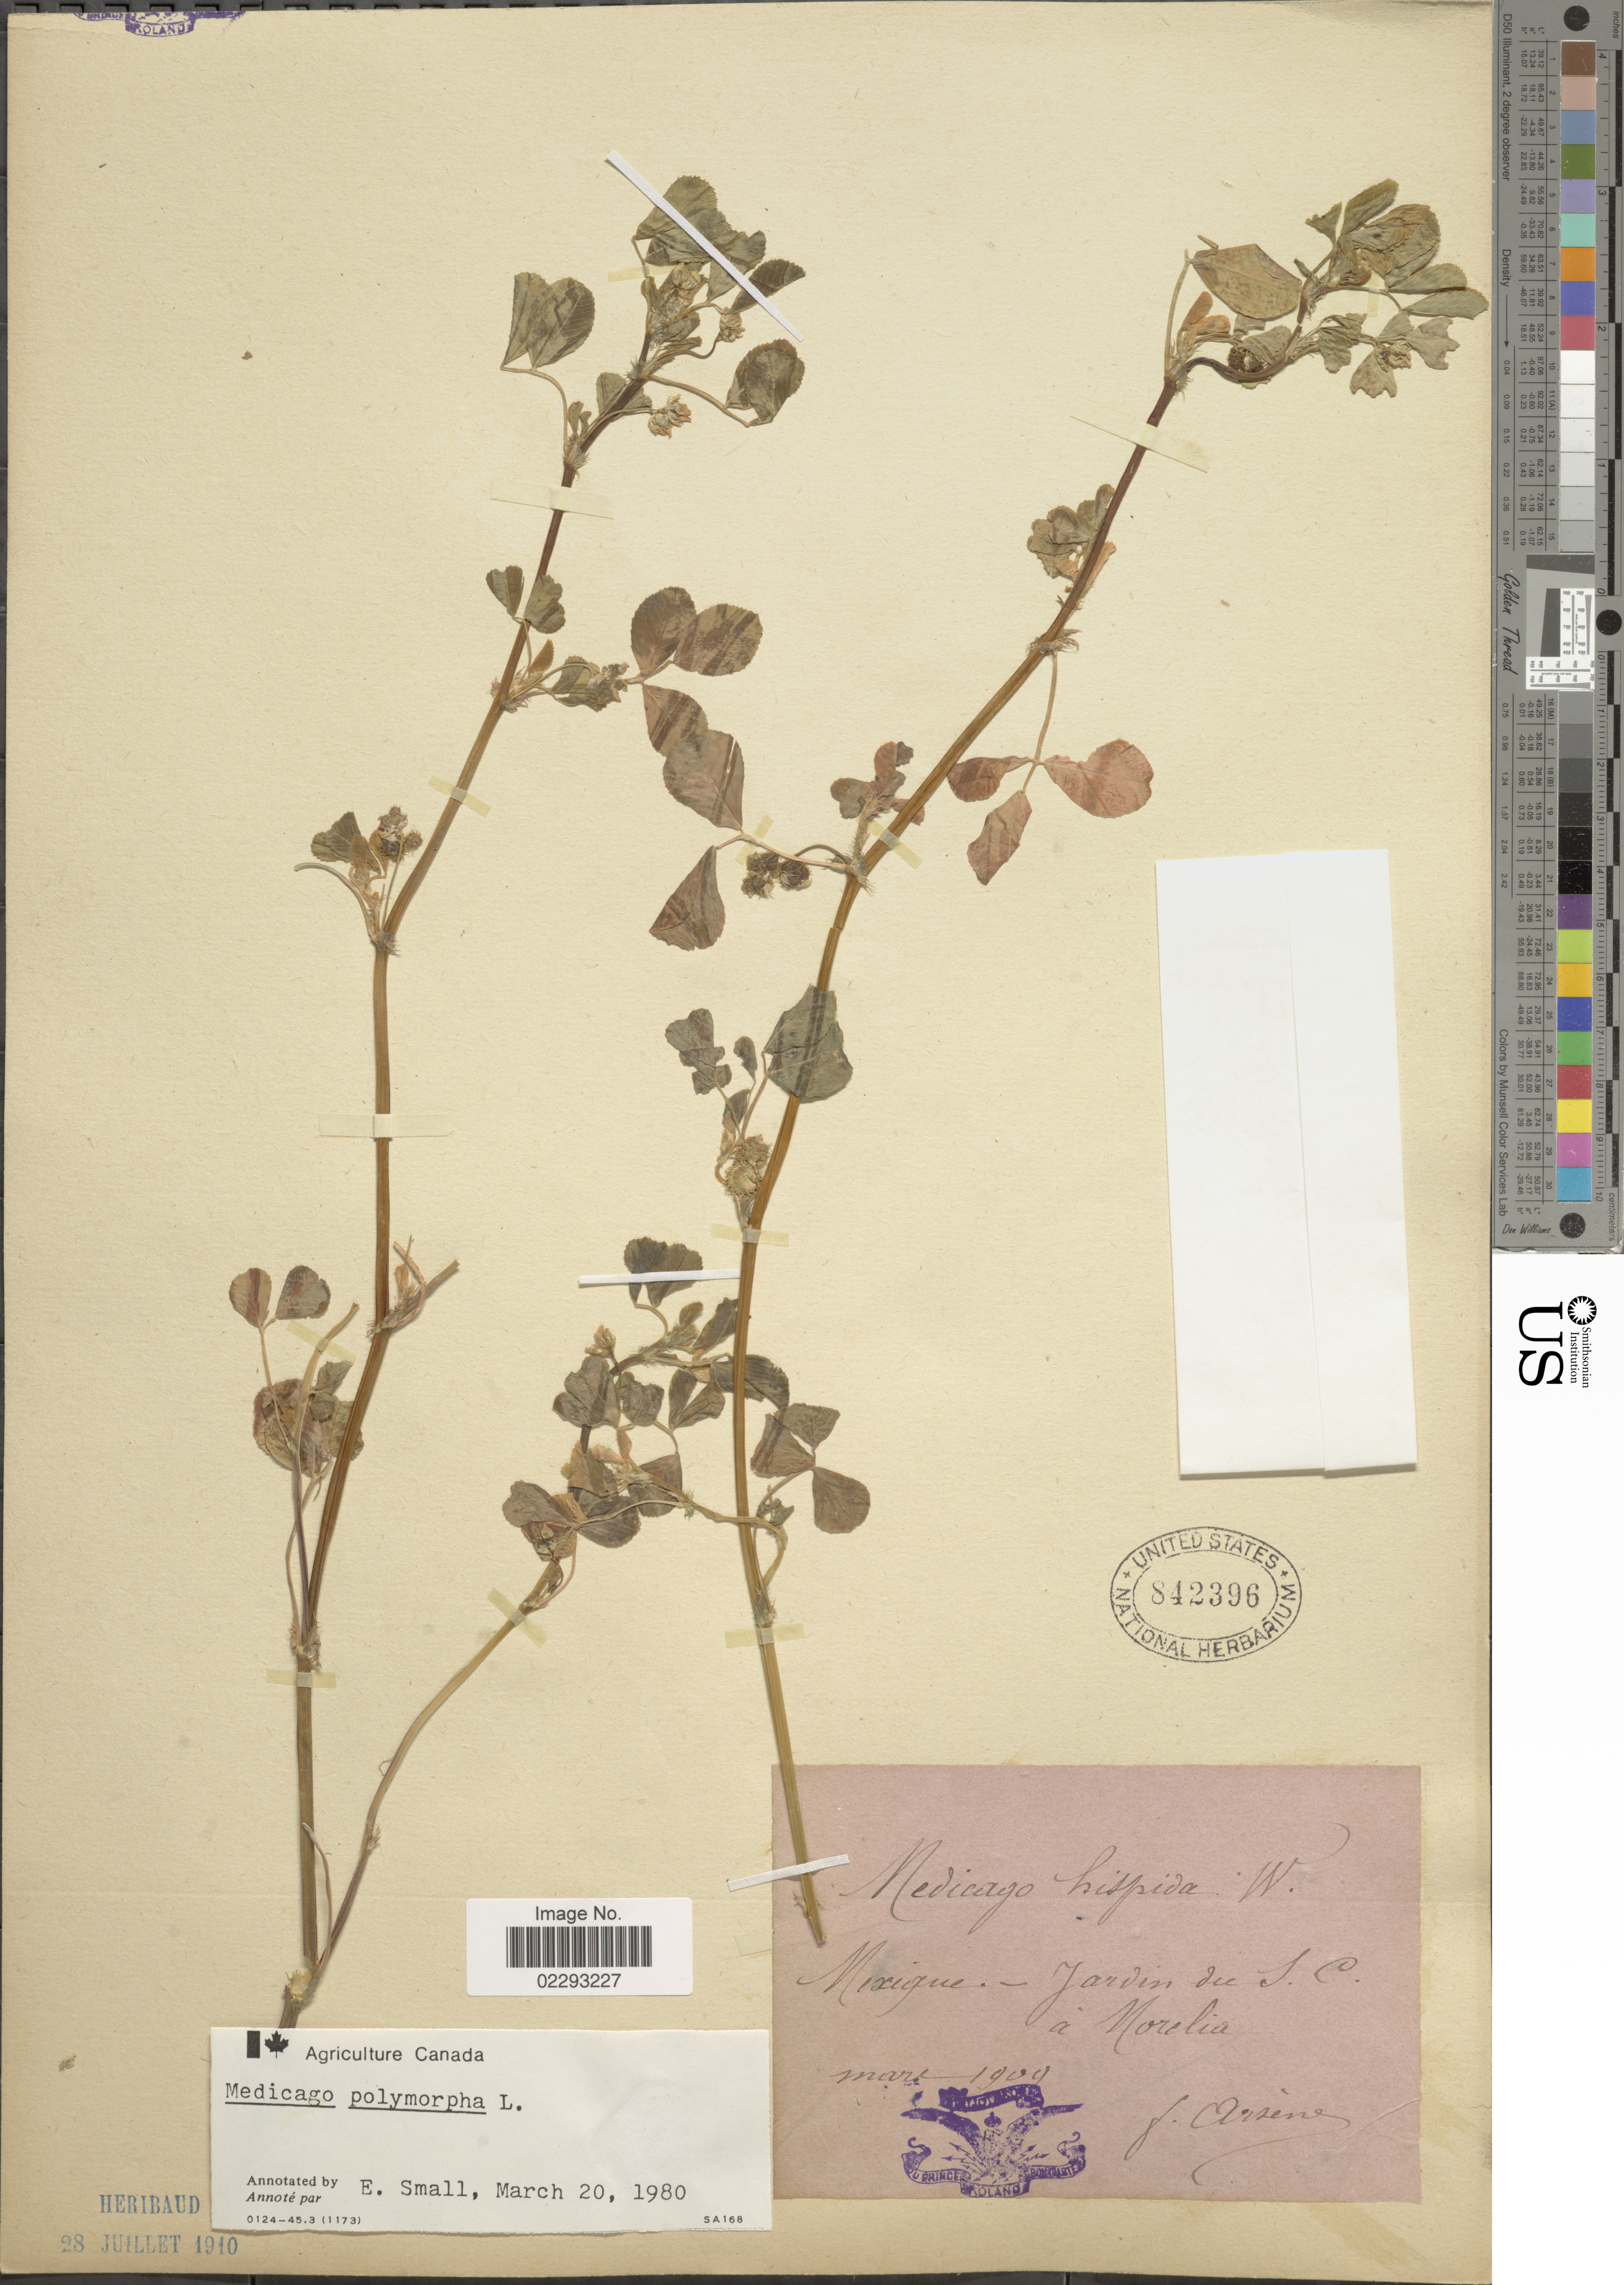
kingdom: Plantae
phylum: Tracheophyta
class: Magnoliopsida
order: Fabales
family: Fabaceae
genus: Medicago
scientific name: Medicago polymorpha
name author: L.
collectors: F. Hyacinth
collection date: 1909-03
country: Mexico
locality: Jardin de S.C. á Morelia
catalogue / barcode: US 842396